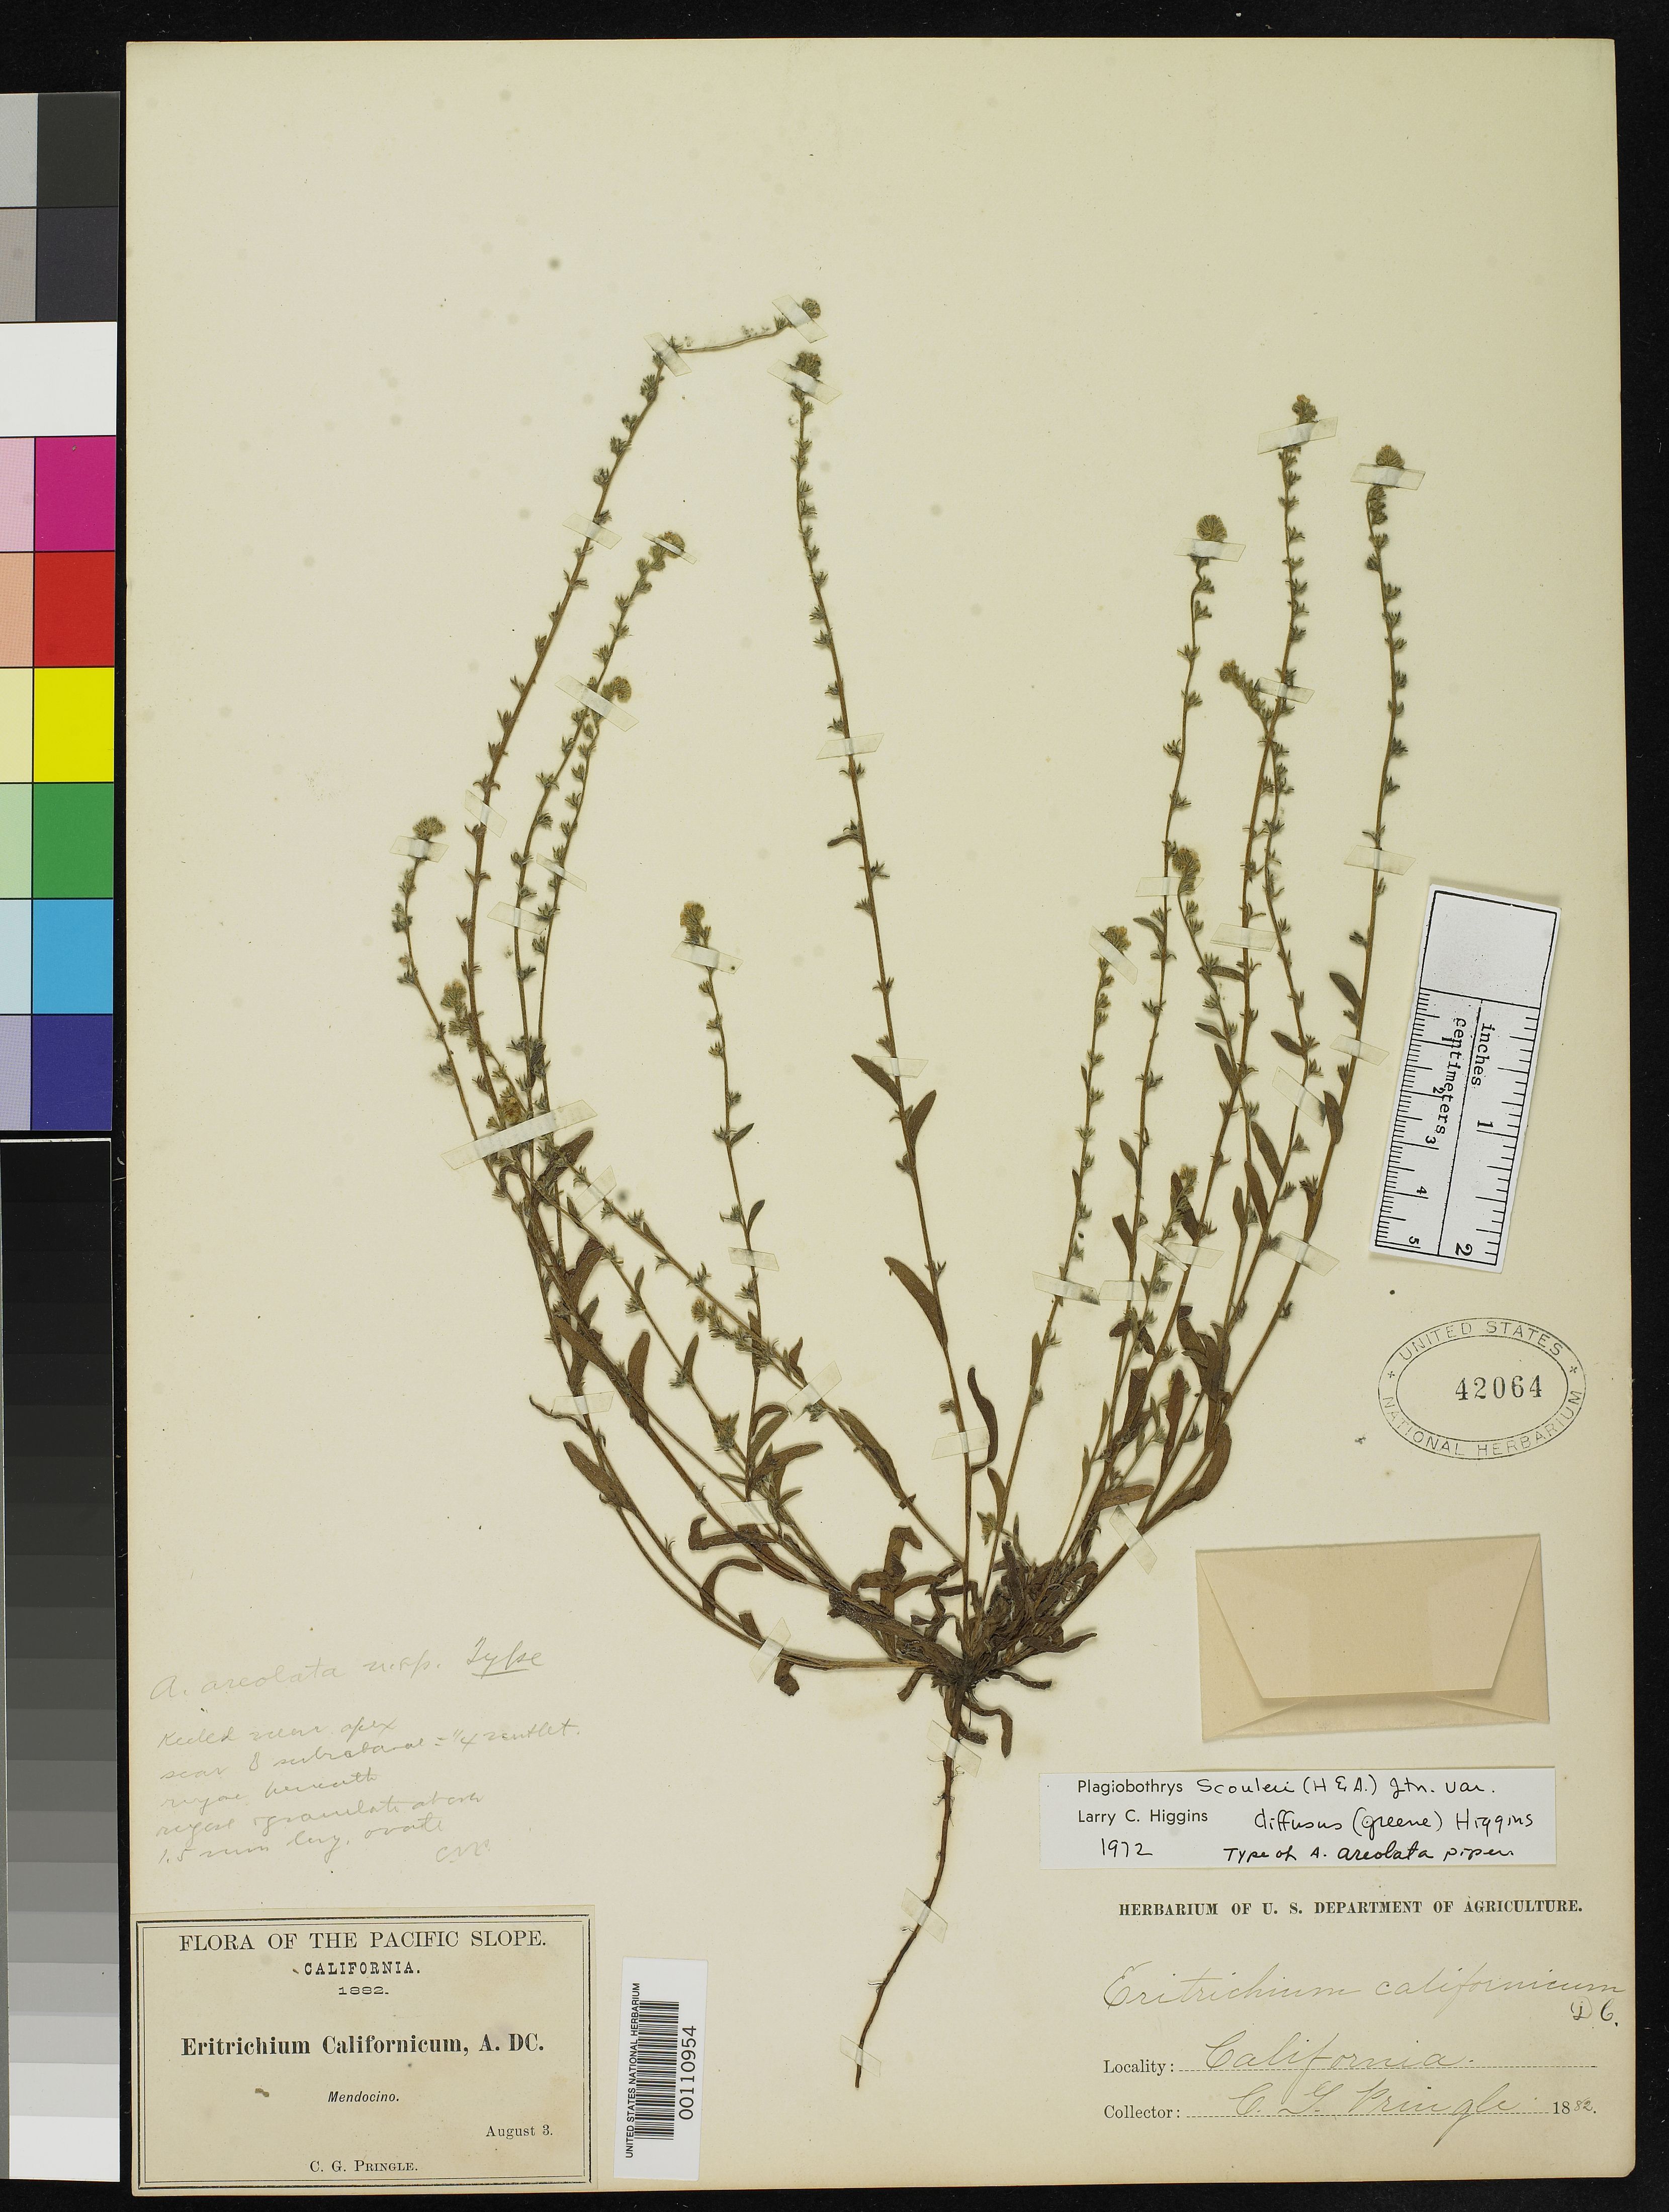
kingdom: Plantae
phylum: Tracheophyta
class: Magnoliopsida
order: Boraginales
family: Boraginaceae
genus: Allocarya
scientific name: Allocarya areolata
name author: Piper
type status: Holotype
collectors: C. G. Pringle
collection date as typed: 03 Aug 1882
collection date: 1882-08-03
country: United States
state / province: California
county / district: Mendocino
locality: Mendocino.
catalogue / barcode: US 42064